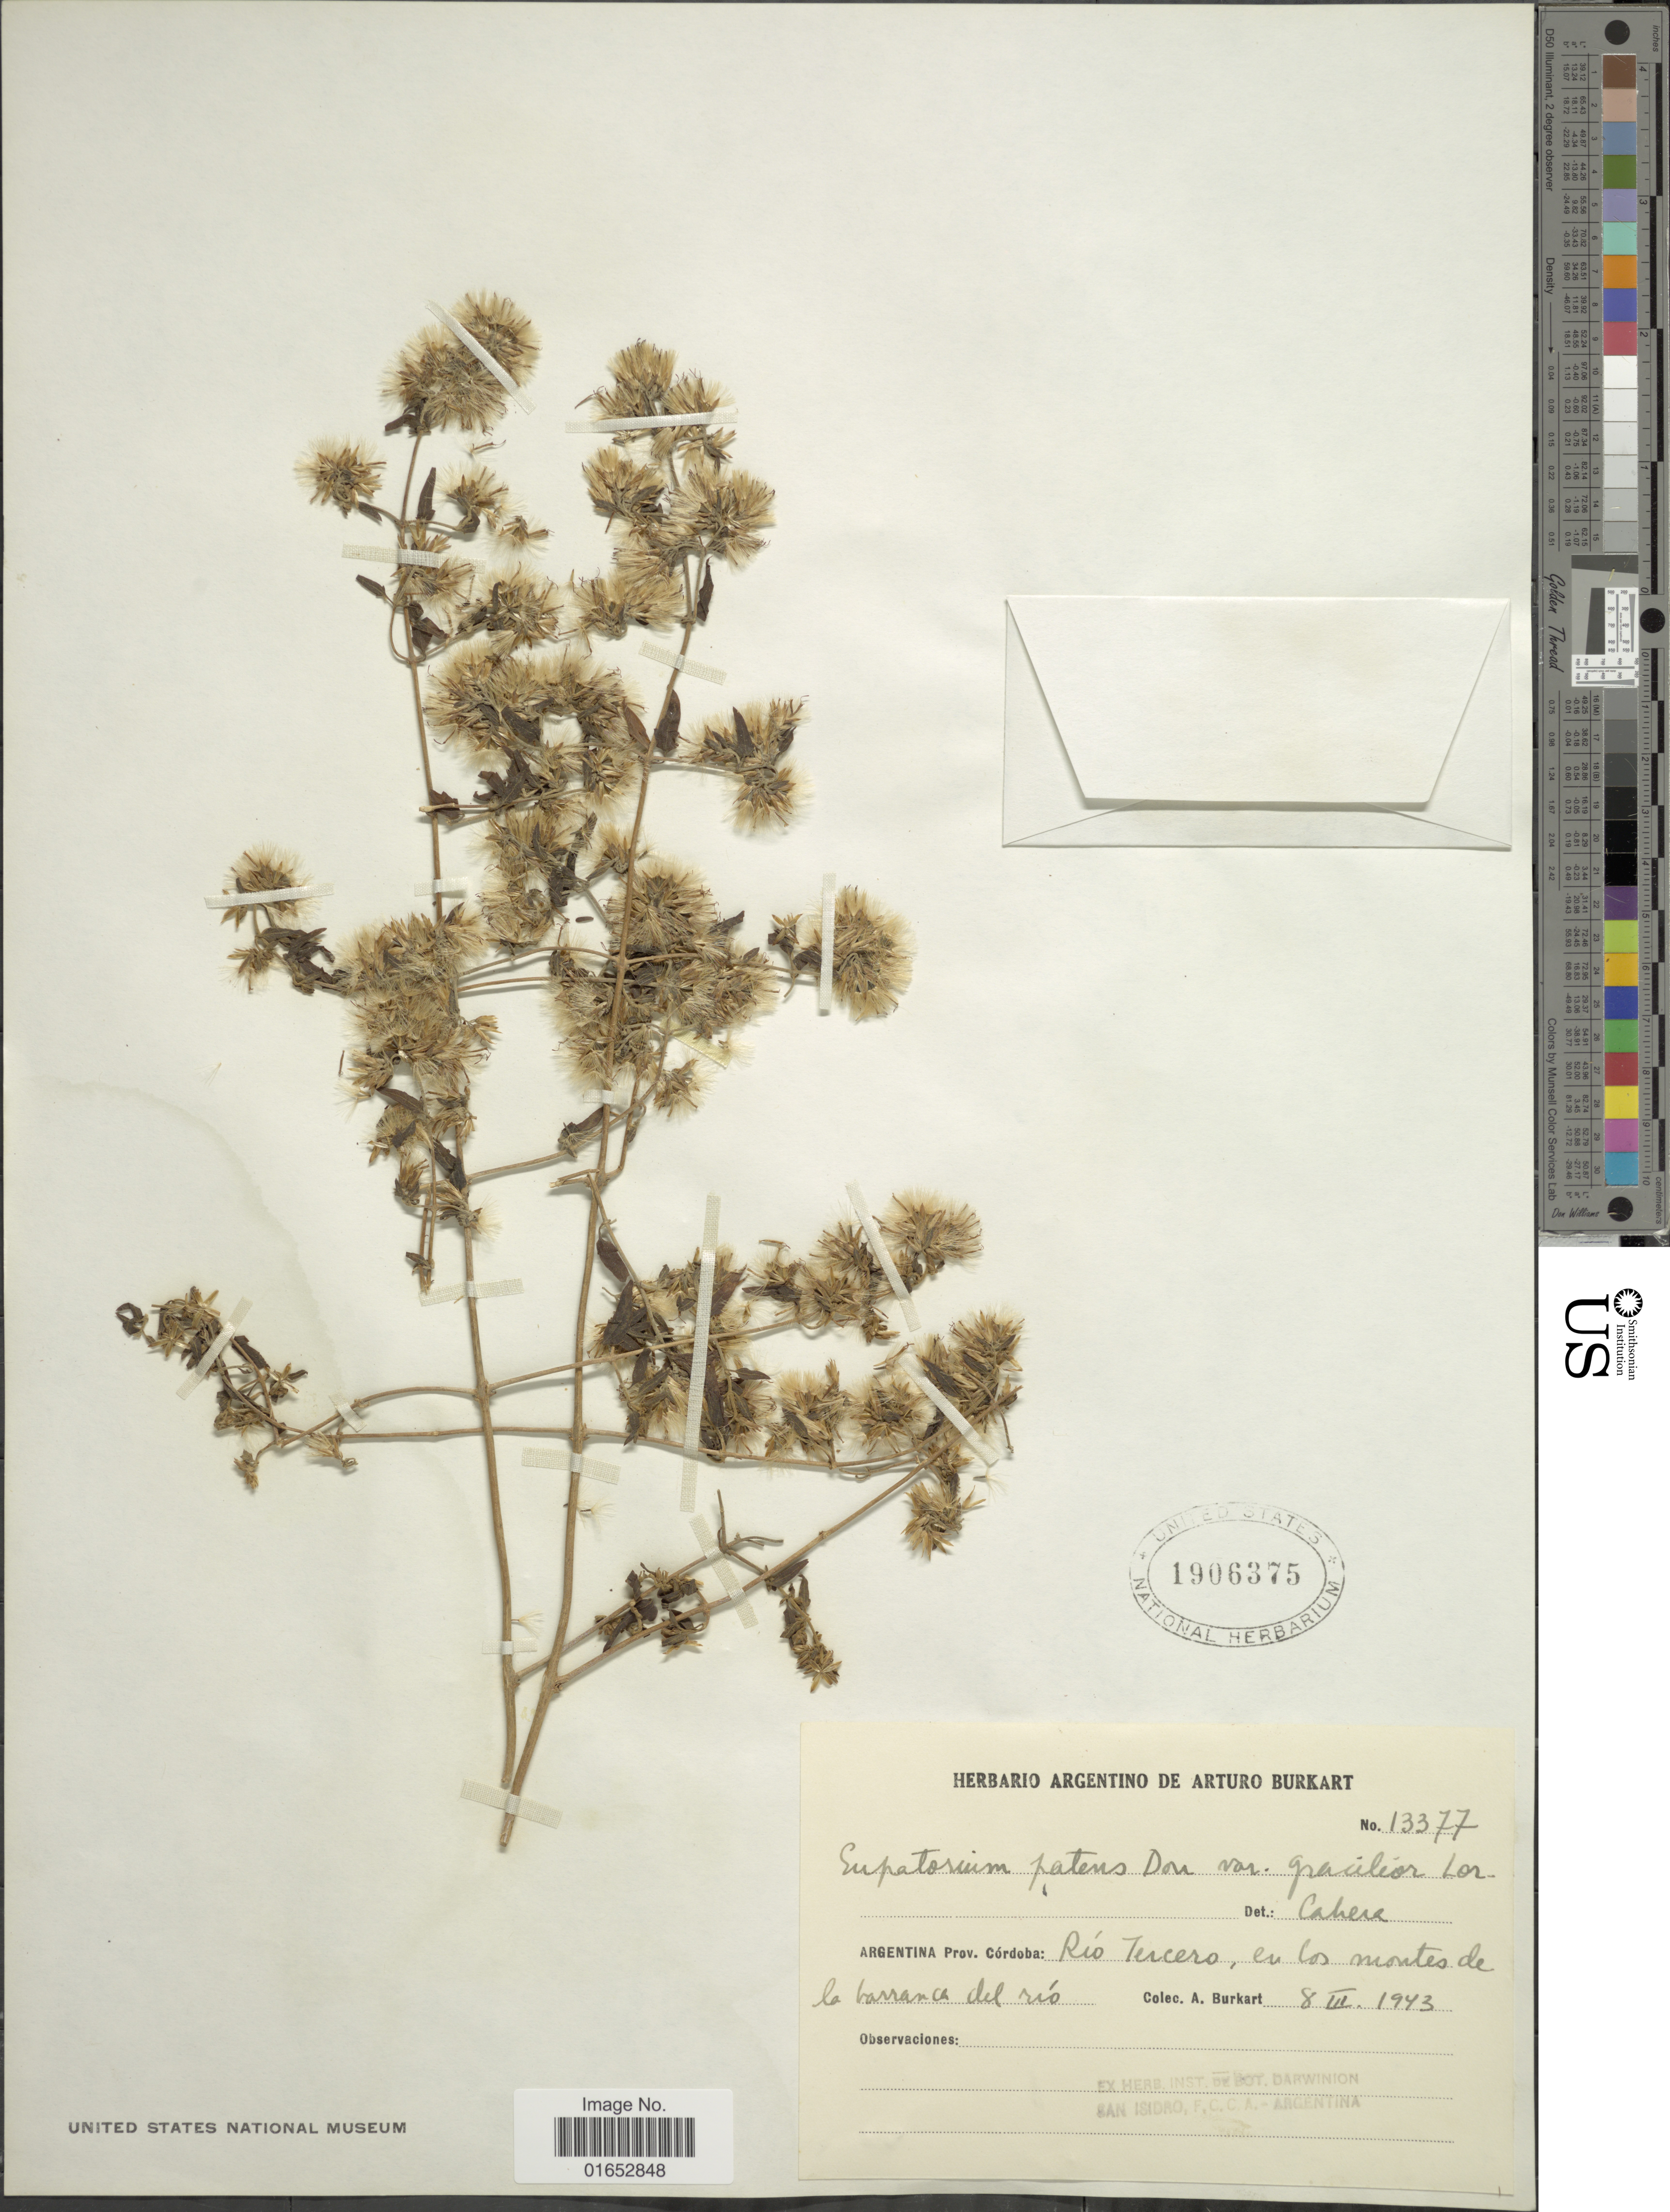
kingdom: Plantae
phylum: Tracheophyta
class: Magnoliopsida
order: Asterales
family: Asteraceae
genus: Austrobrickellia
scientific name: Austrobrickellia arnottii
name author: (Baker) R.M. King & H. Rob.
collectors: A. E. Burkart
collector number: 13377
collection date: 1943-03-08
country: Argentina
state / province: Cordoba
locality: Río Tercero, en los montes de la barranca del río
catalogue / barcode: US 1906375